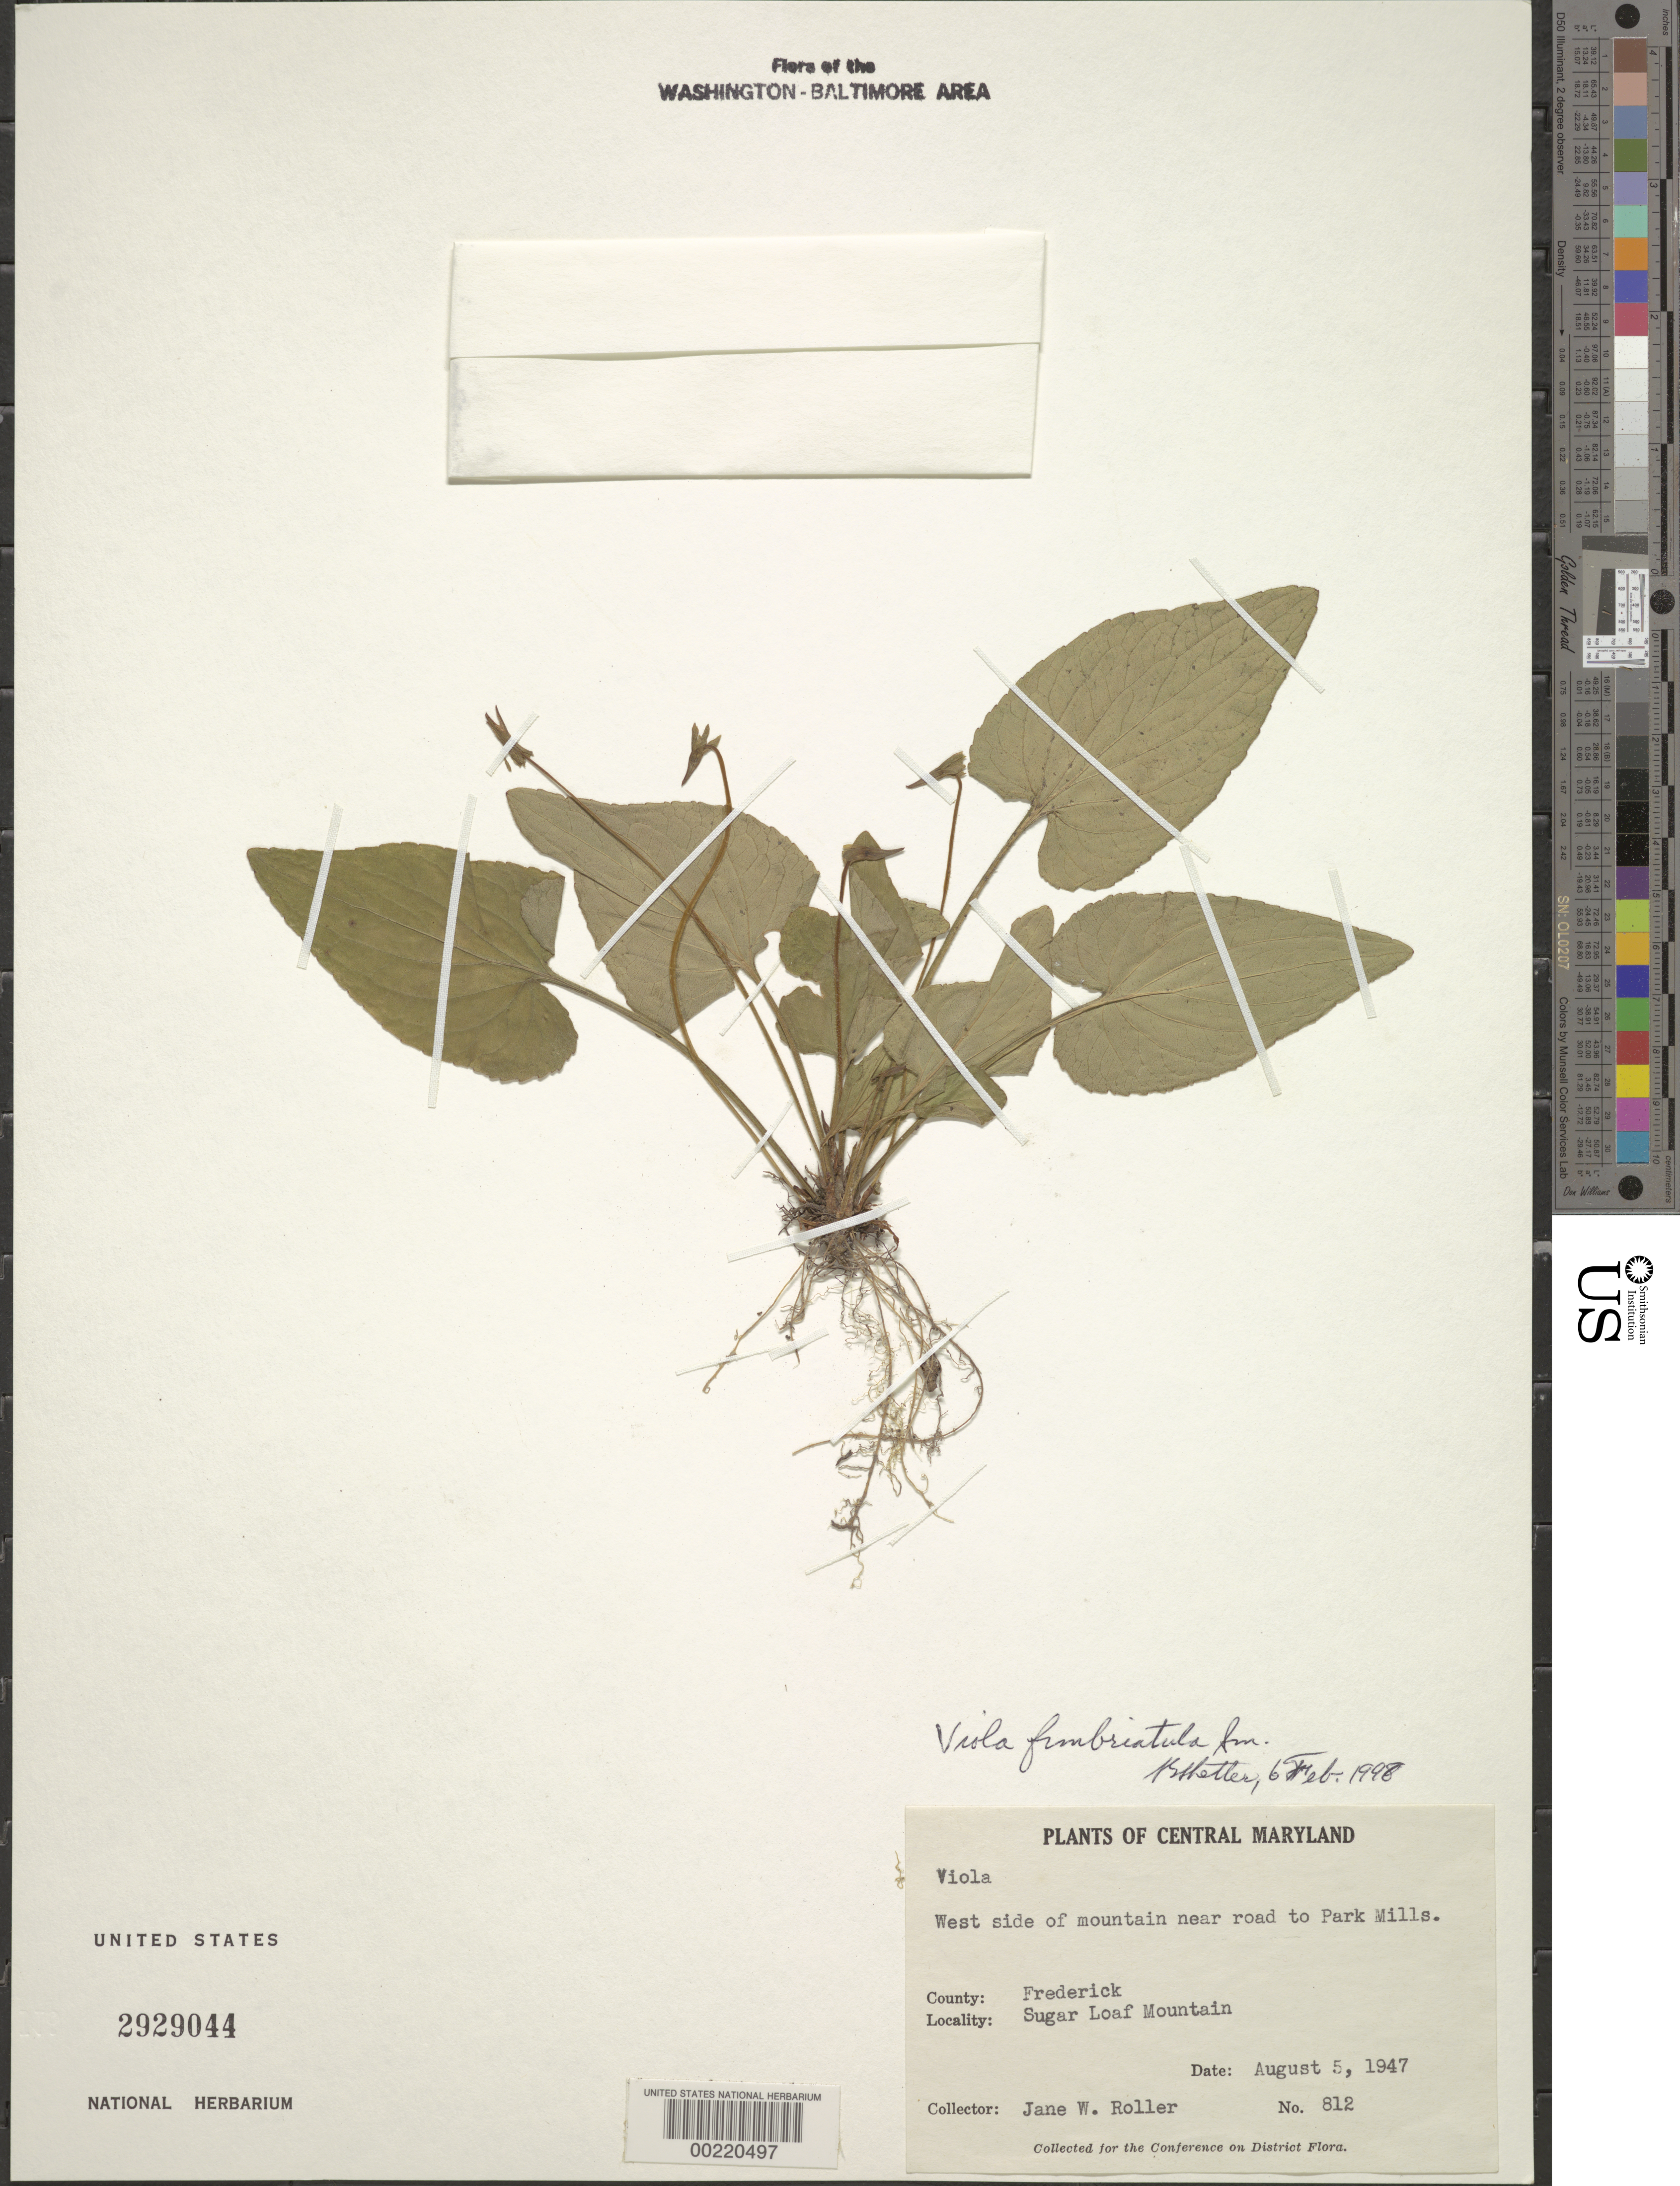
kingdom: Plantae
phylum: Tracheophyta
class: Magnoliopsida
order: Malpighiales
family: Violaceae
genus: Viola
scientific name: Viola sagittata var. ovata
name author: (Nutt.) Torr. & A. Gray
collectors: J. W. Roller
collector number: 812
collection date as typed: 05 Aug 1947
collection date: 1947-08-05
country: United States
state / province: Maryland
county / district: Frederick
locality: Sugar Loaf Mountain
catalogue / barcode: US 2929044